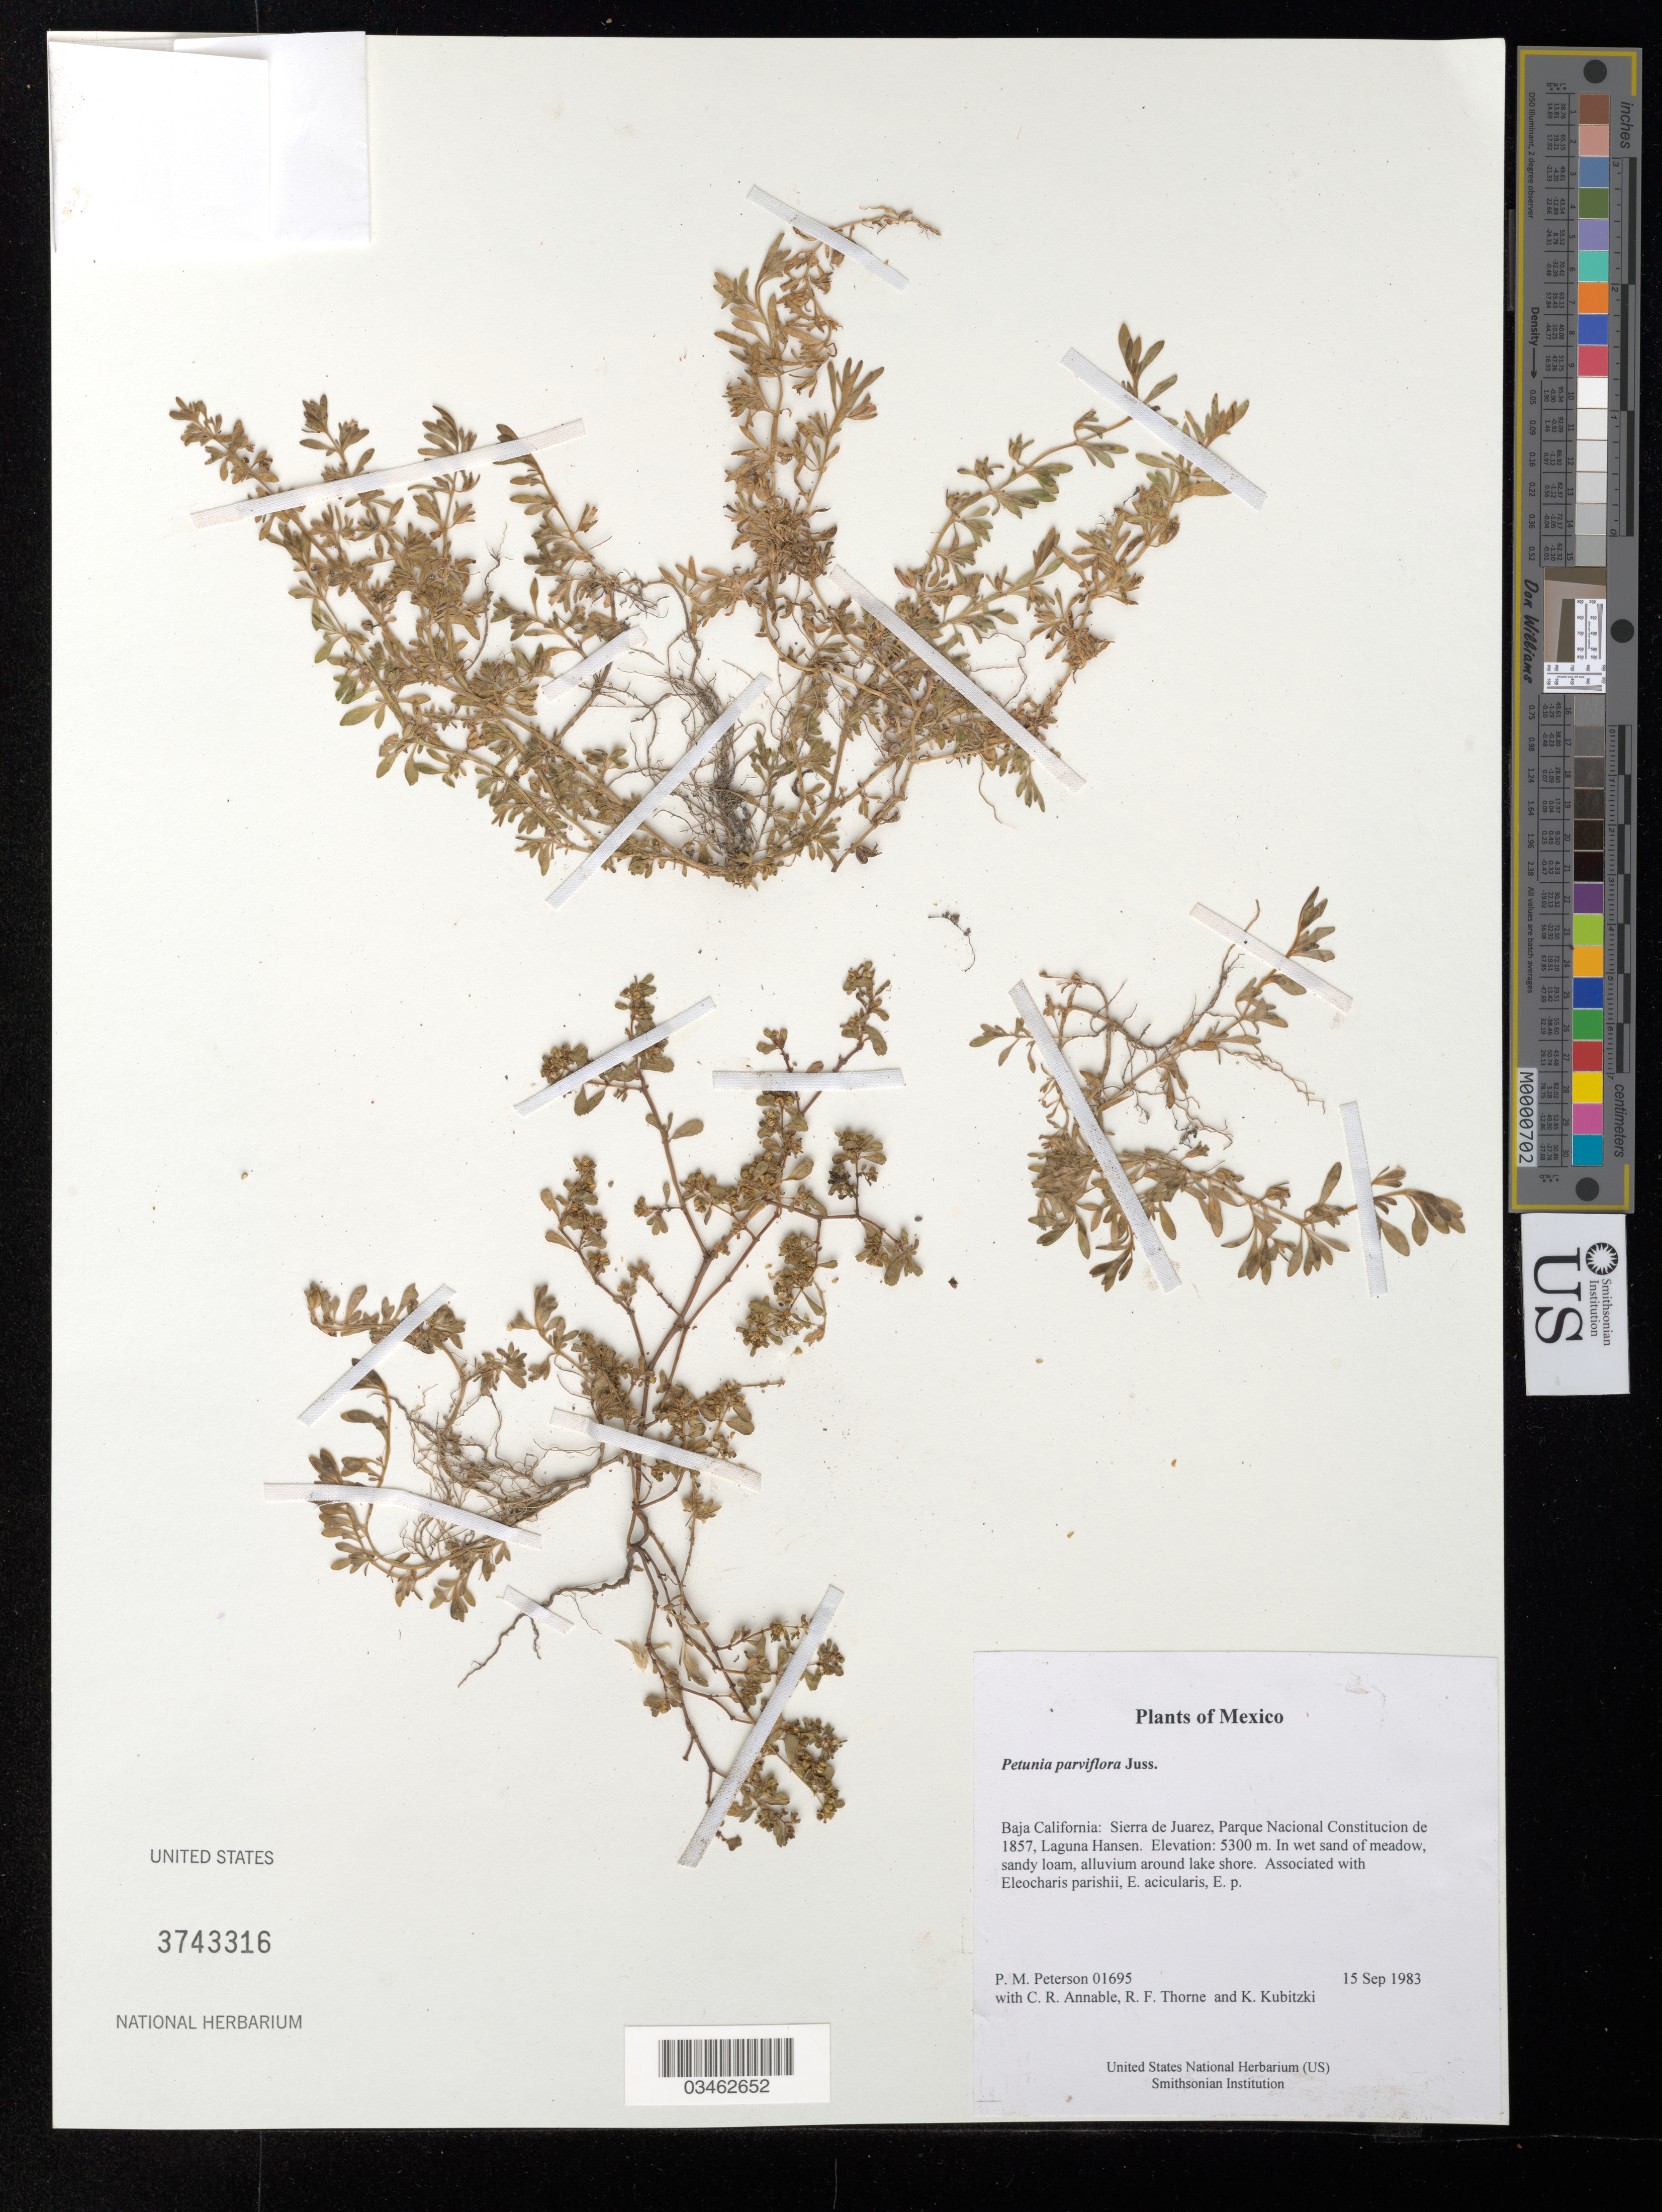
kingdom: Plantae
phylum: Tracheophyta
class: Magnoliopsida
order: Solanales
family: Solanaceae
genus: Petunia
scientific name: Petunia parviflora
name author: Juss.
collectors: P. M. Peterson, C. R. Annable, R. F. Thorne & K. Kubitzki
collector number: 01695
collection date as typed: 15 Sep 1983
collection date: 1983-09-15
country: Mexico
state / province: Baja California Norte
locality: Sierra de Juarez, Parque Nacional Constitucion de 1857, Laguna Hansen.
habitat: In wet sand of meadow, sandy loam, alluvium around lake shore. Associated with Eleocharis parishii, E. acicularis, E. p.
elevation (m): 5300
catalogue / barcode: US 3743316